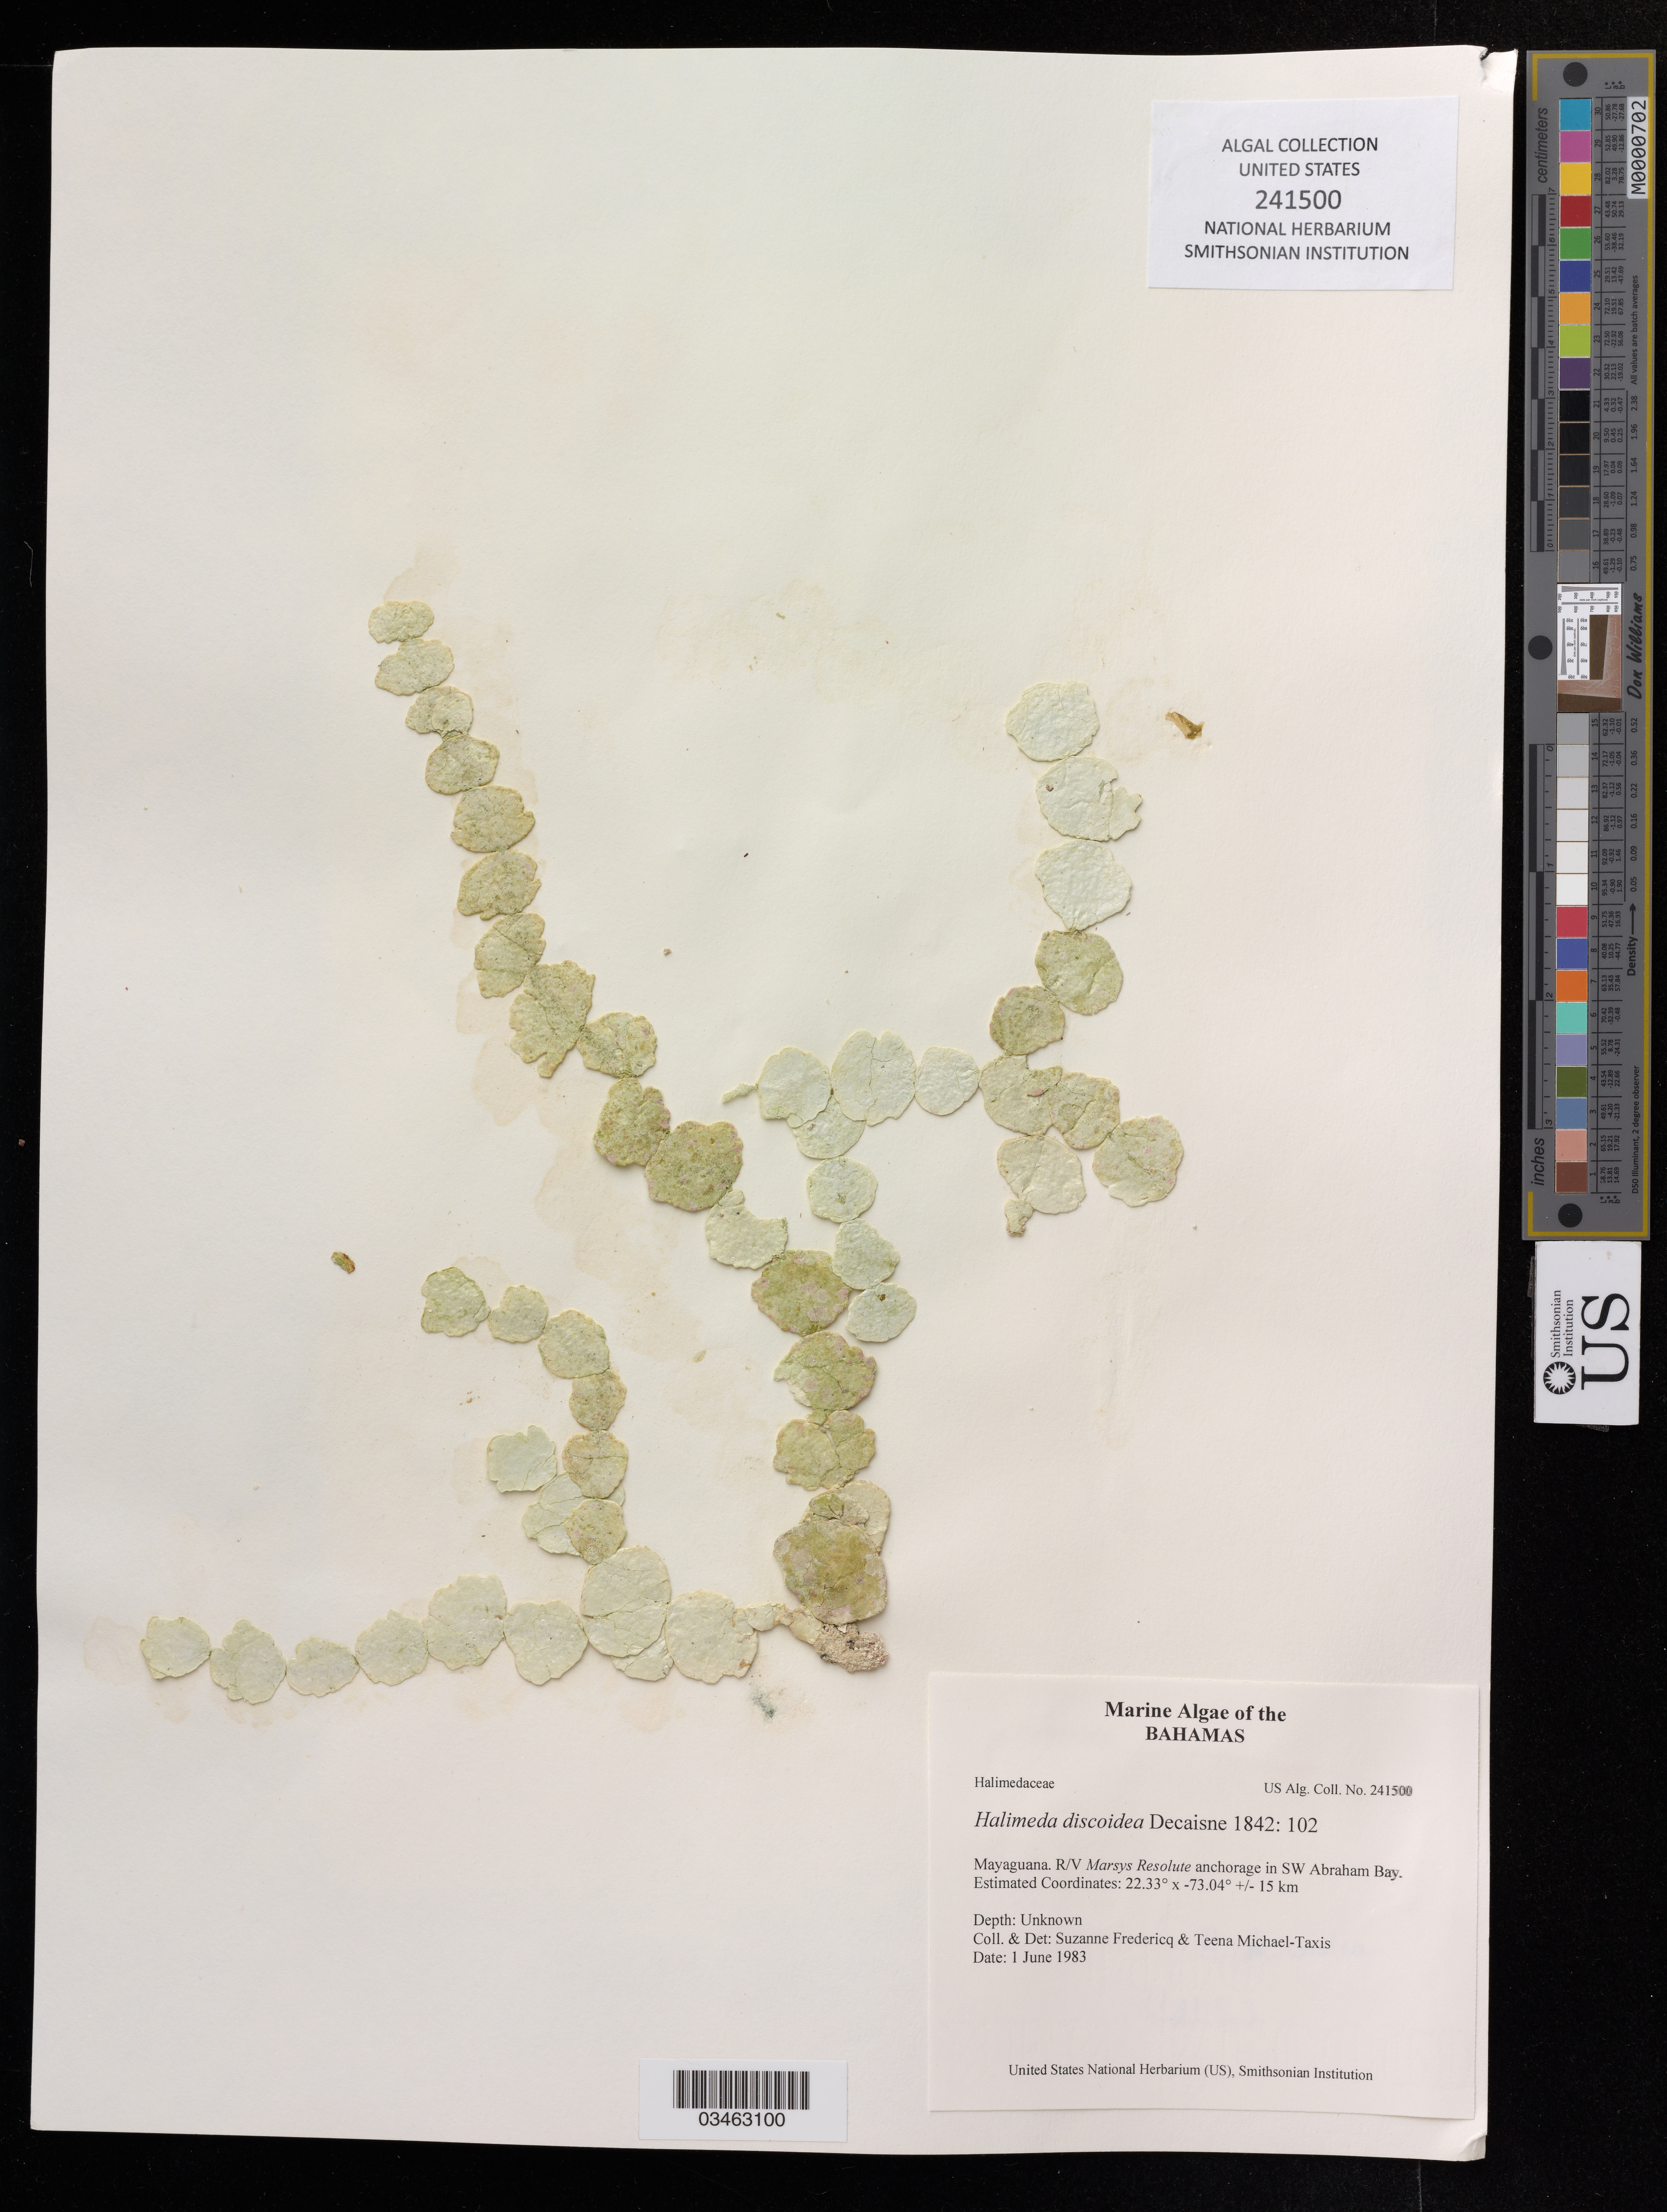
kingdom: Plantae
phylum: Chlorophyta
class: Ulvophyceae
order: Bryopsidales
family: Halimedaceae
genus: Halimeda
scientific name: Halimeda discoidea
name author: Decne.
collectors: S. Fredericq & T. Michael-Taxis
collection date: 1983-06-01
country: Bahamas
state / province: Mayaguana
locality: R/V Marsys Resolute anchorage in SW Abraham Bay.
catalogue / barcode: US 241500